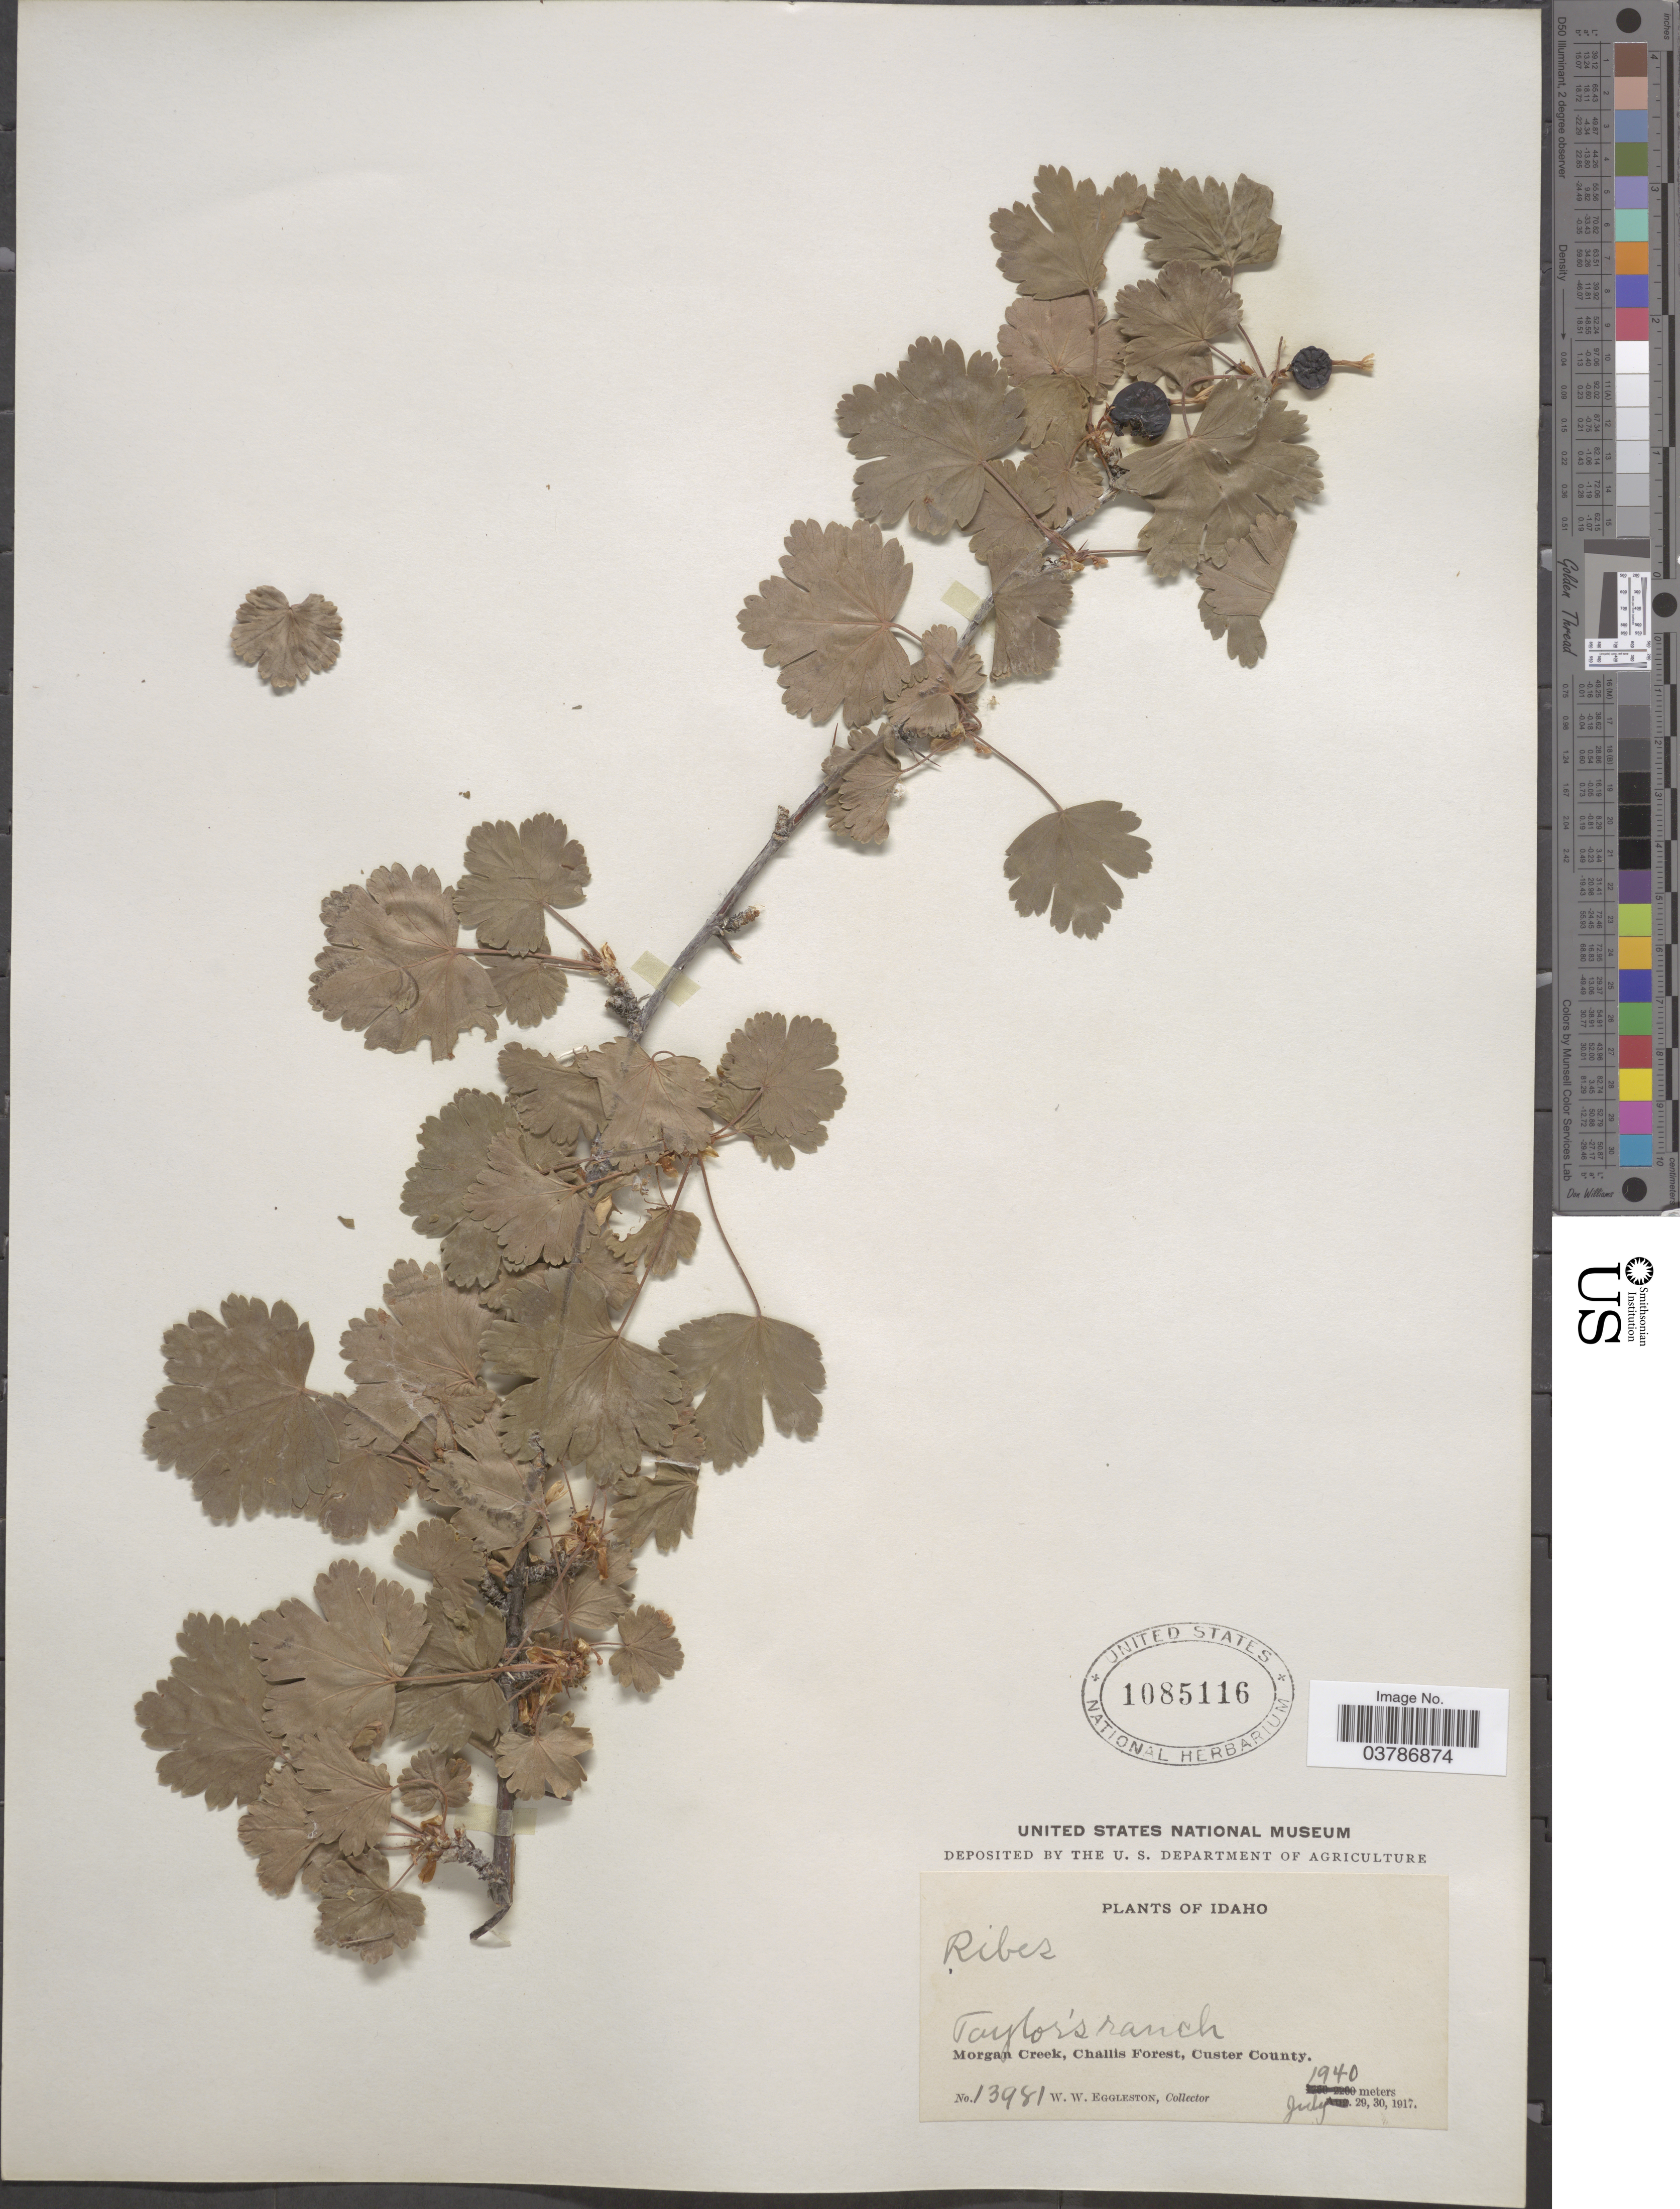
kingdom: Plantae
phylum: Tracheophyta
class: Magnoliopsida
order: Saxifragales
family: Grossulariaceae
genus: Ribes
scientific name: Ribes sp.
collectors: W. W. Eggleston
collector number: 13981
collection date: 1917-07-29/1917-07-30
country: United States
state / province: Idaho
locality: Taylor's ranch. Morgan Creek, Challis Forest, Custer County.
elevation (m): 1940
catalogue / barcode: US 1085116